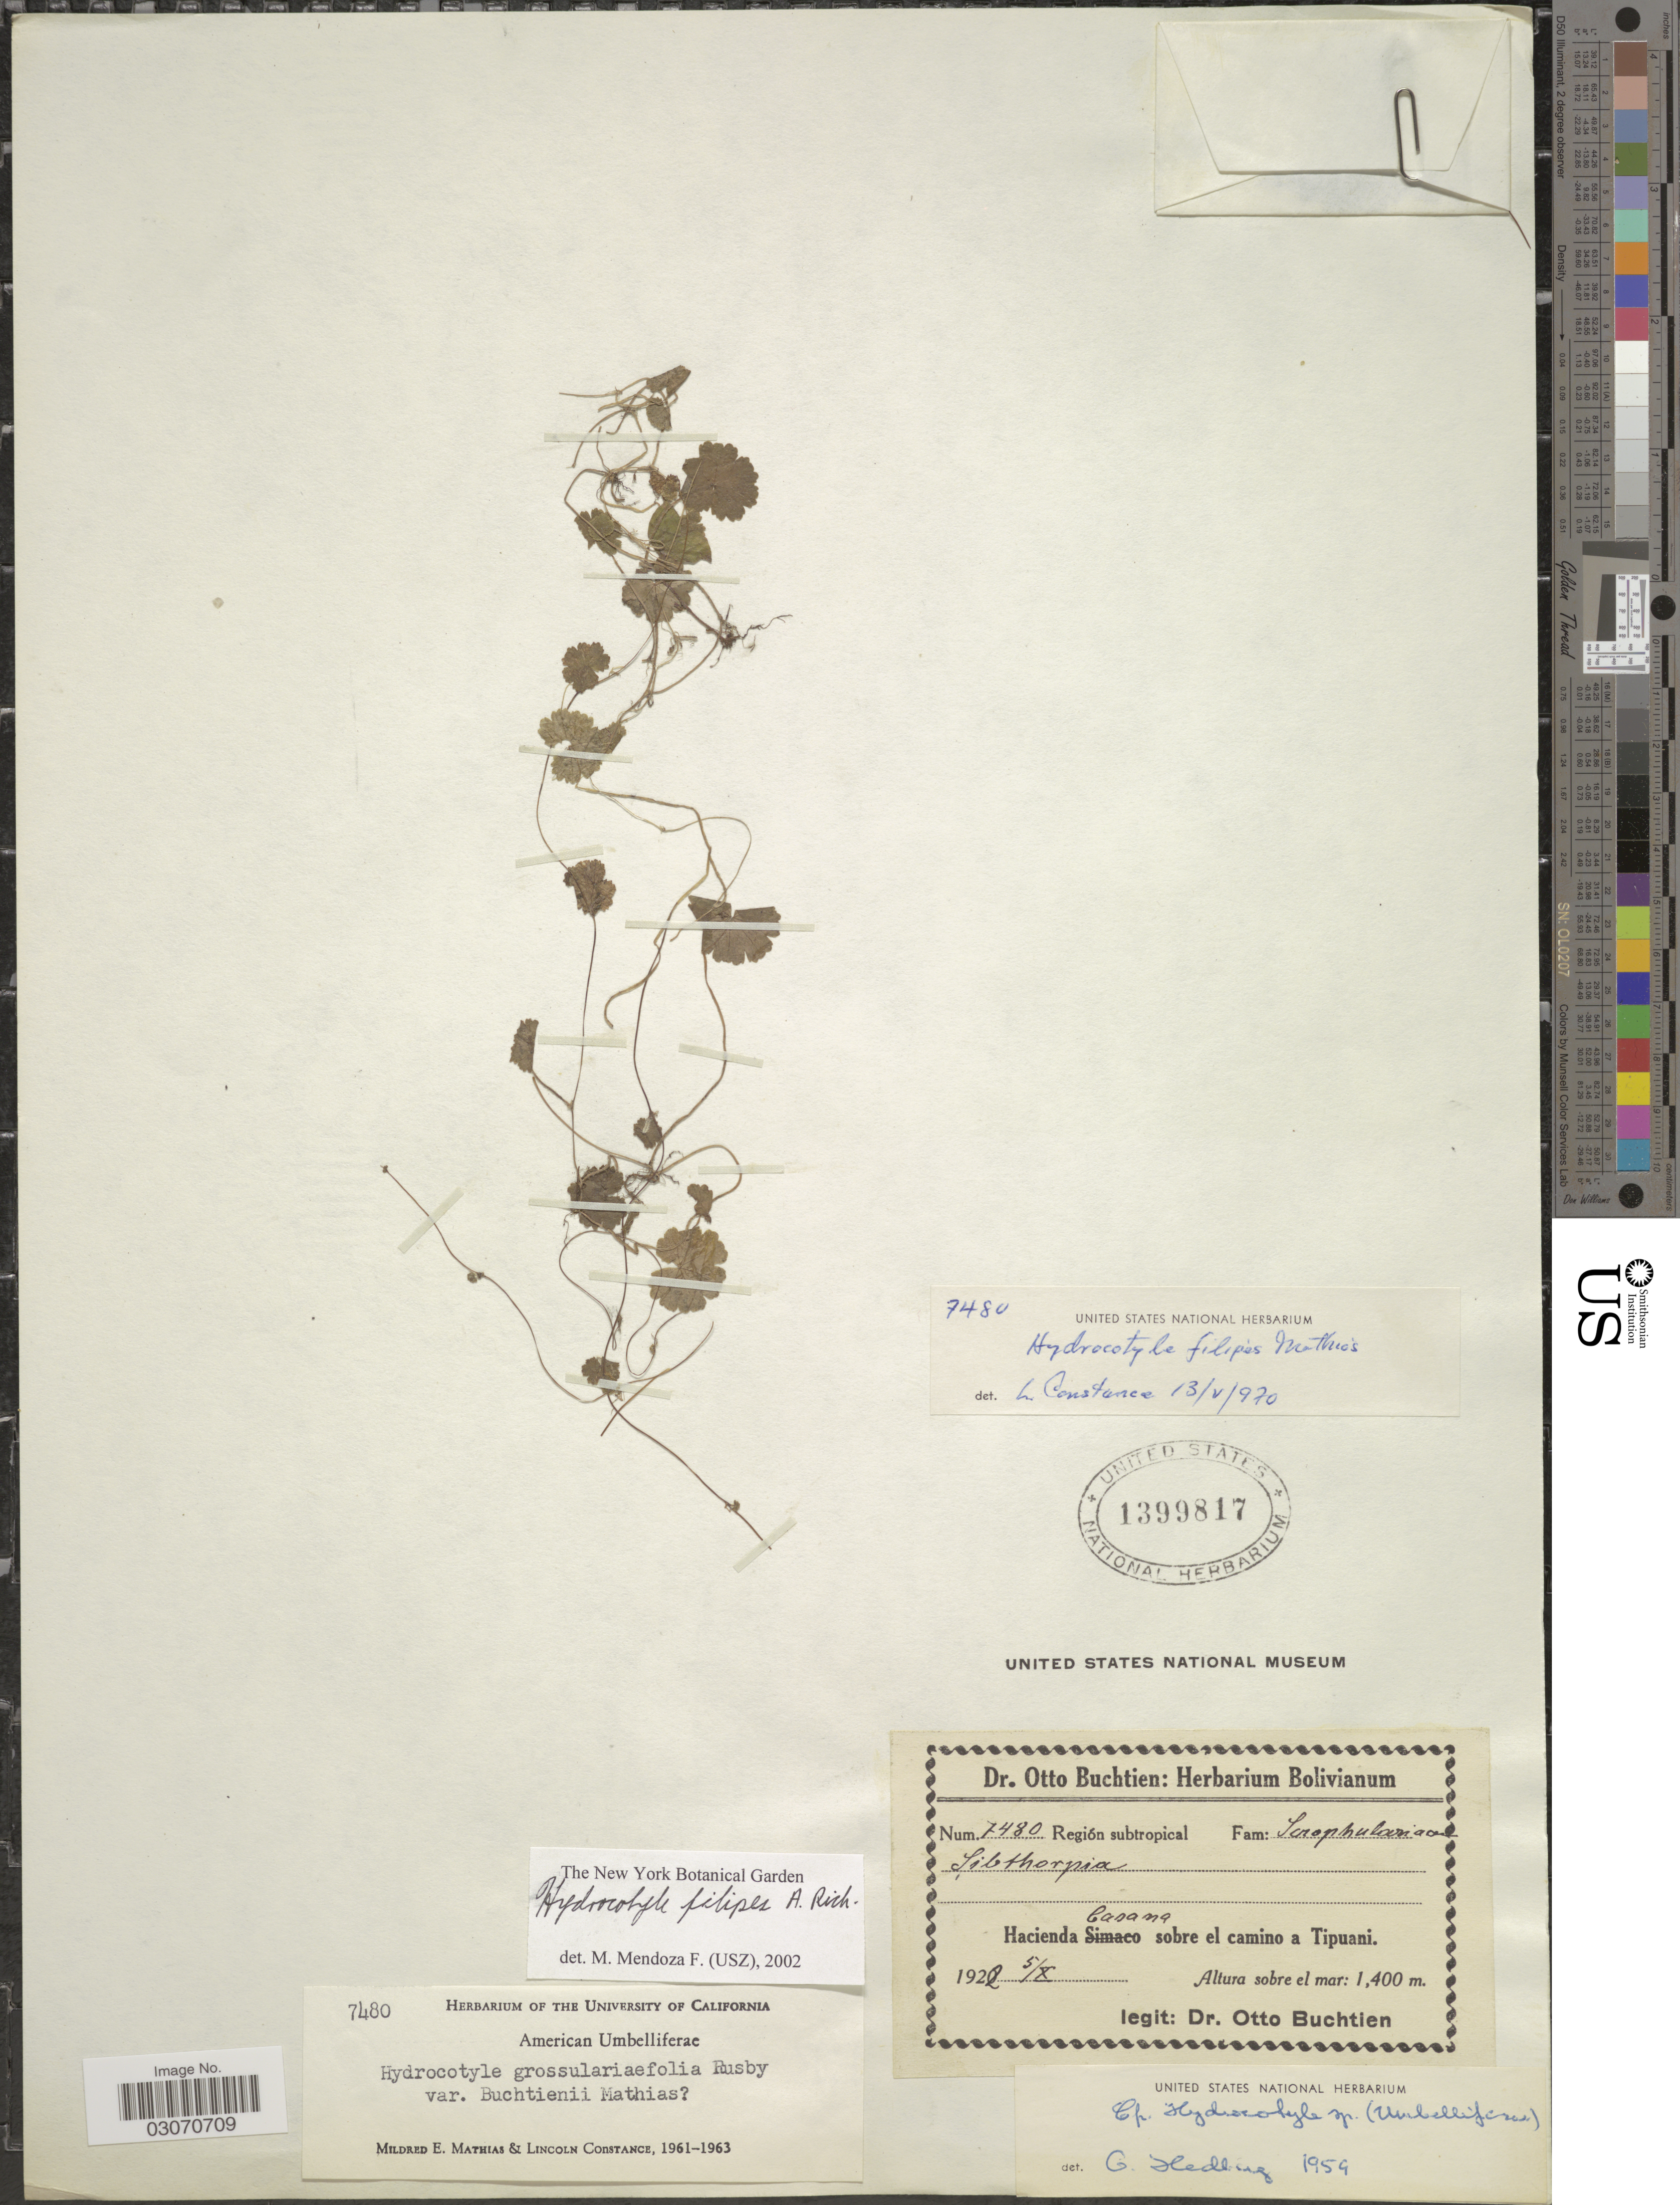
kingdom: Plantae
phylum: Tracheophyta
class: Magnoliopsida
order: Apiales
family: Araliaceae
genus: Hydrocotyle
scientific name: Hydrocotyle filipes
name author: Mathias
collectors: O. Buchtien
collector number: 7480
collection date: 1920-10-05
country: Bolivia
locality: Hacienda Casana sobre el camino a Tipuani.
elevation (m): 1400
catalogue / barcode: US 1399817